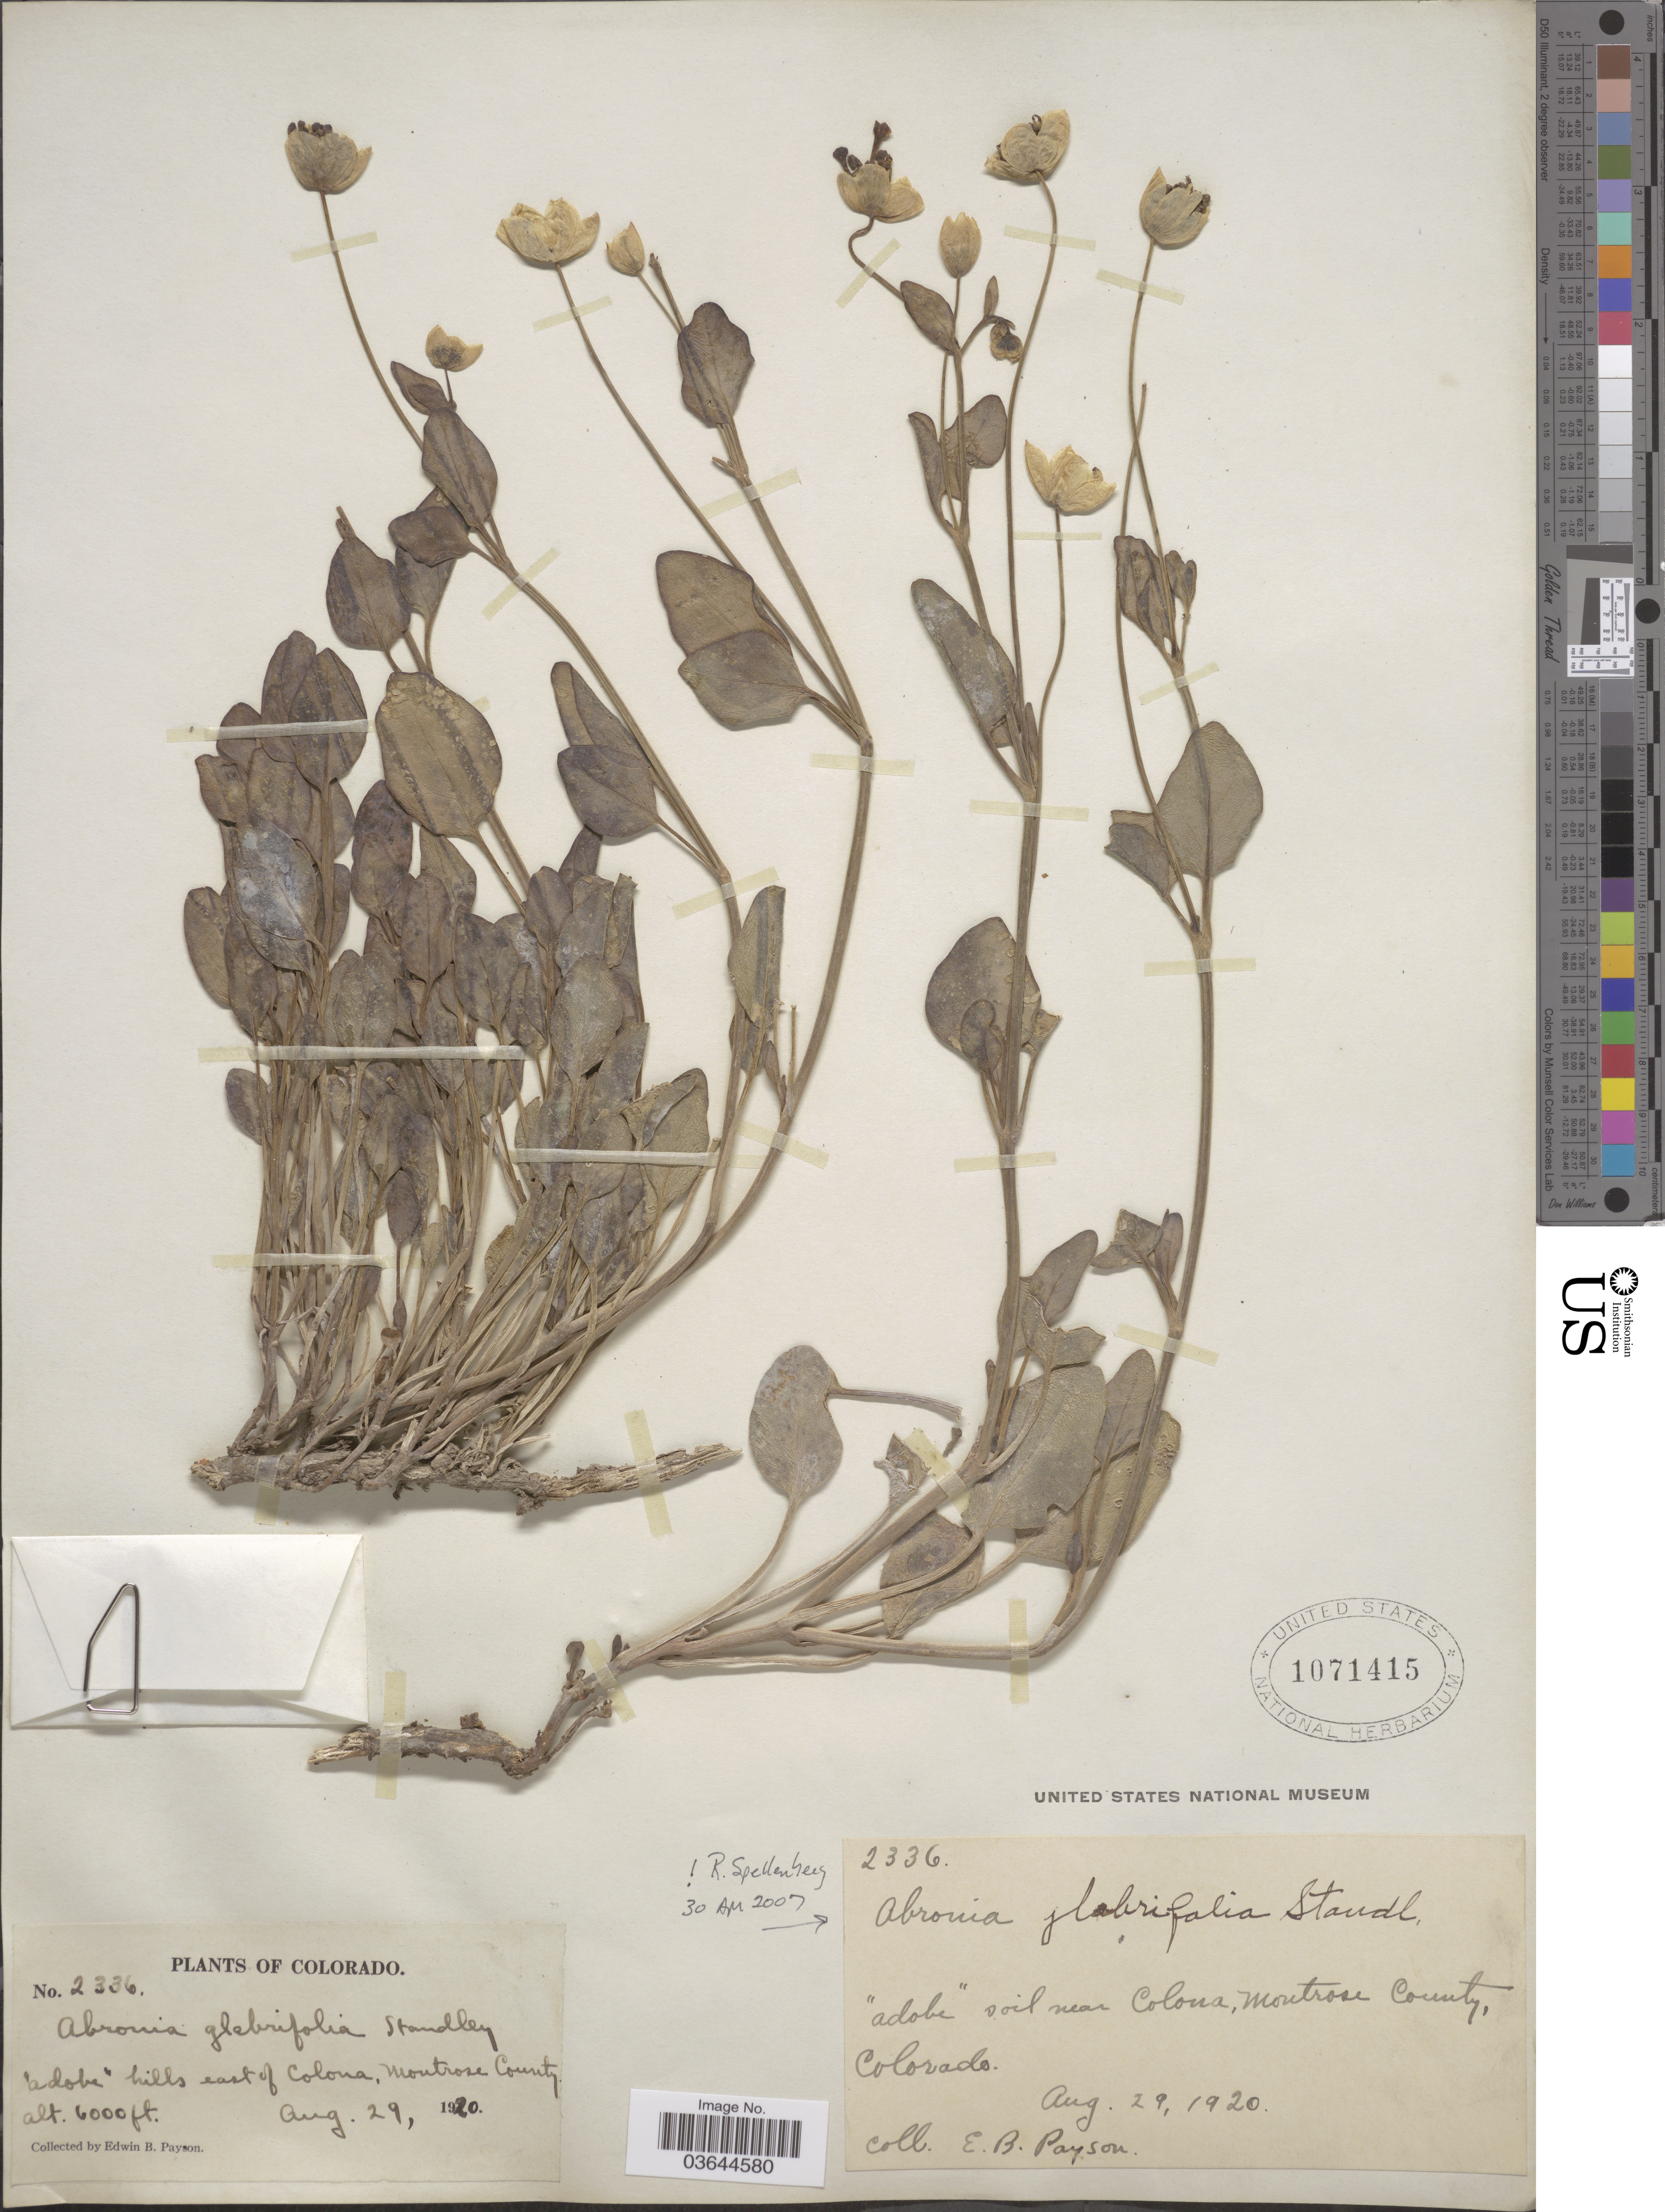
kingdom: Plantae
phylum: Tracheophyta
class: Magnoliopsida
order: Caryophyllales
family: Nyctaginaceae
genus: Abronia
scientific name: Abronia glabrifolia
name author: Standl.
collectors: E. B. Payson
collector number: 2336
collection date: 1920-08-29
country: United States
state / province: Colorado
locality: adobe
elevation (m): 1829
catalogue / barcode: US 1071415